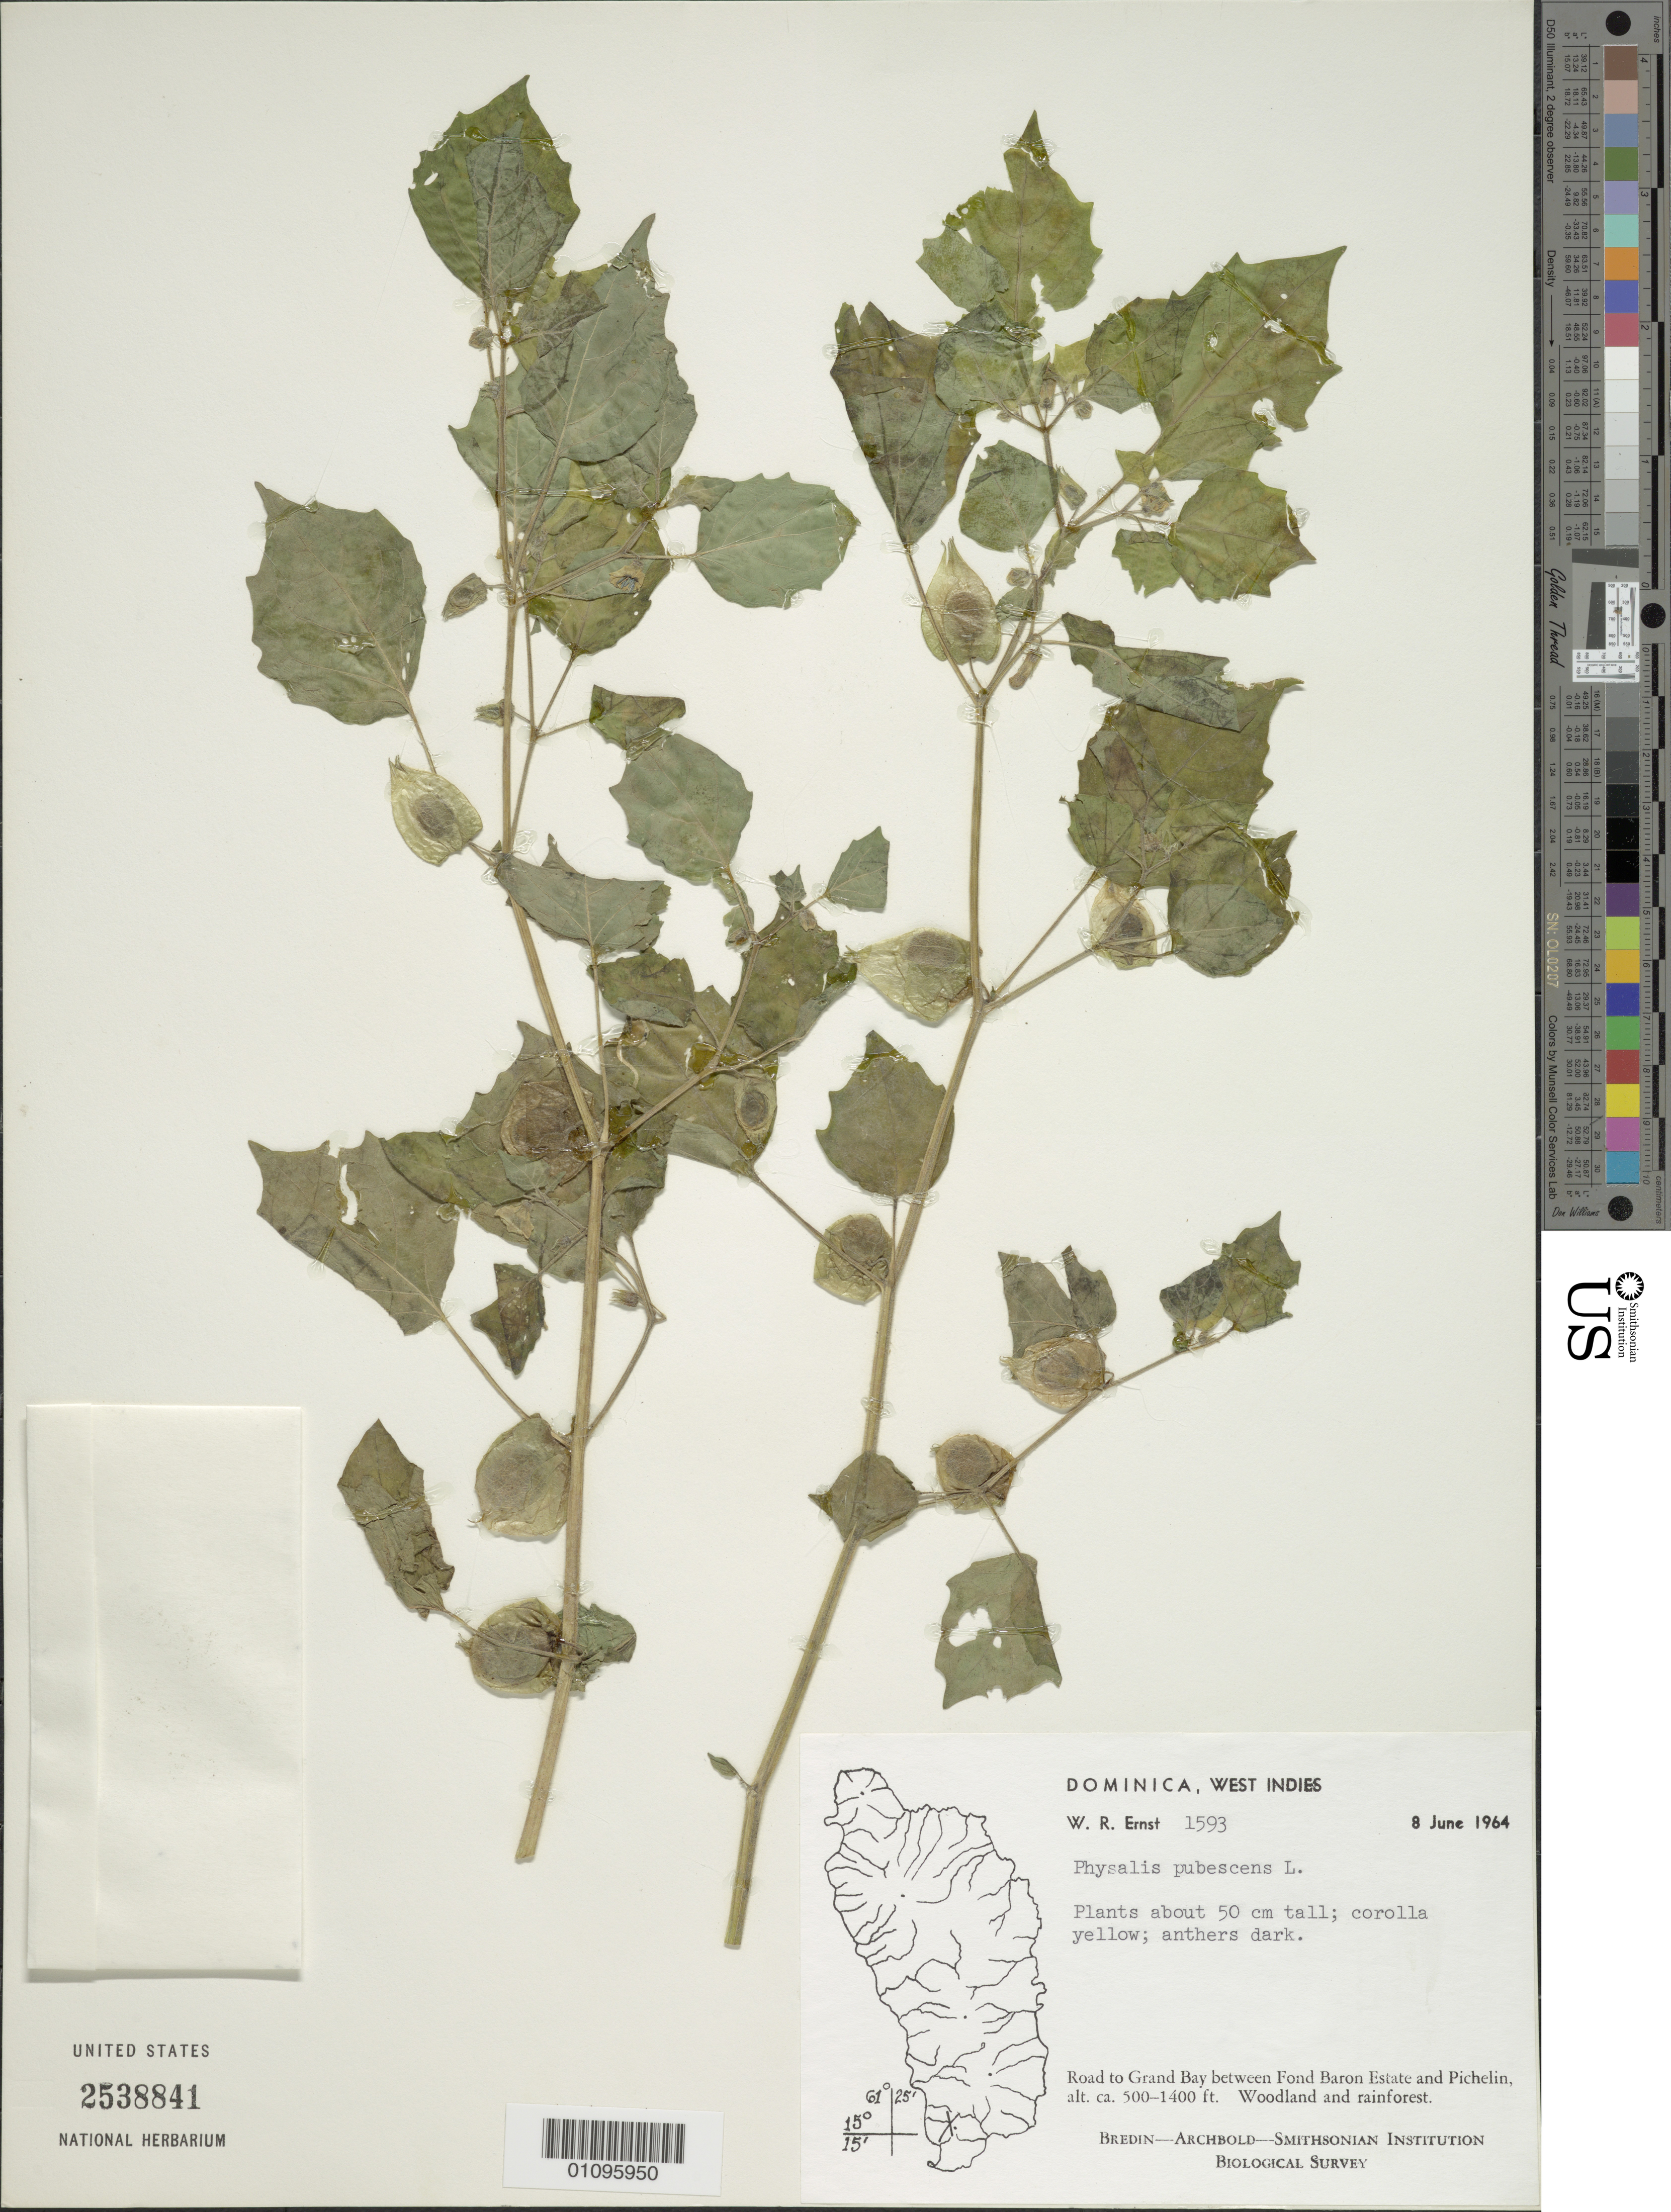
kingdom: Plantae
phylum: Tracheophyta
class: Magnoliopsida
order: Solanales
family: Solanaceae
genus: Physalis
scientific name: Physalis pubescens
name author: L.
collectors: W. R. Ernst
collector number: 1593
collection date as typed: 08 Jun 1964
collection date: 1964-06-08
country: Dominica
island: Dominica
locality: Grand Bay, road between Fond Baron Estate and Pichelin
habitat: Woodland and rainforest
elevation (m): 152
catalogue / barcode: US 2538841